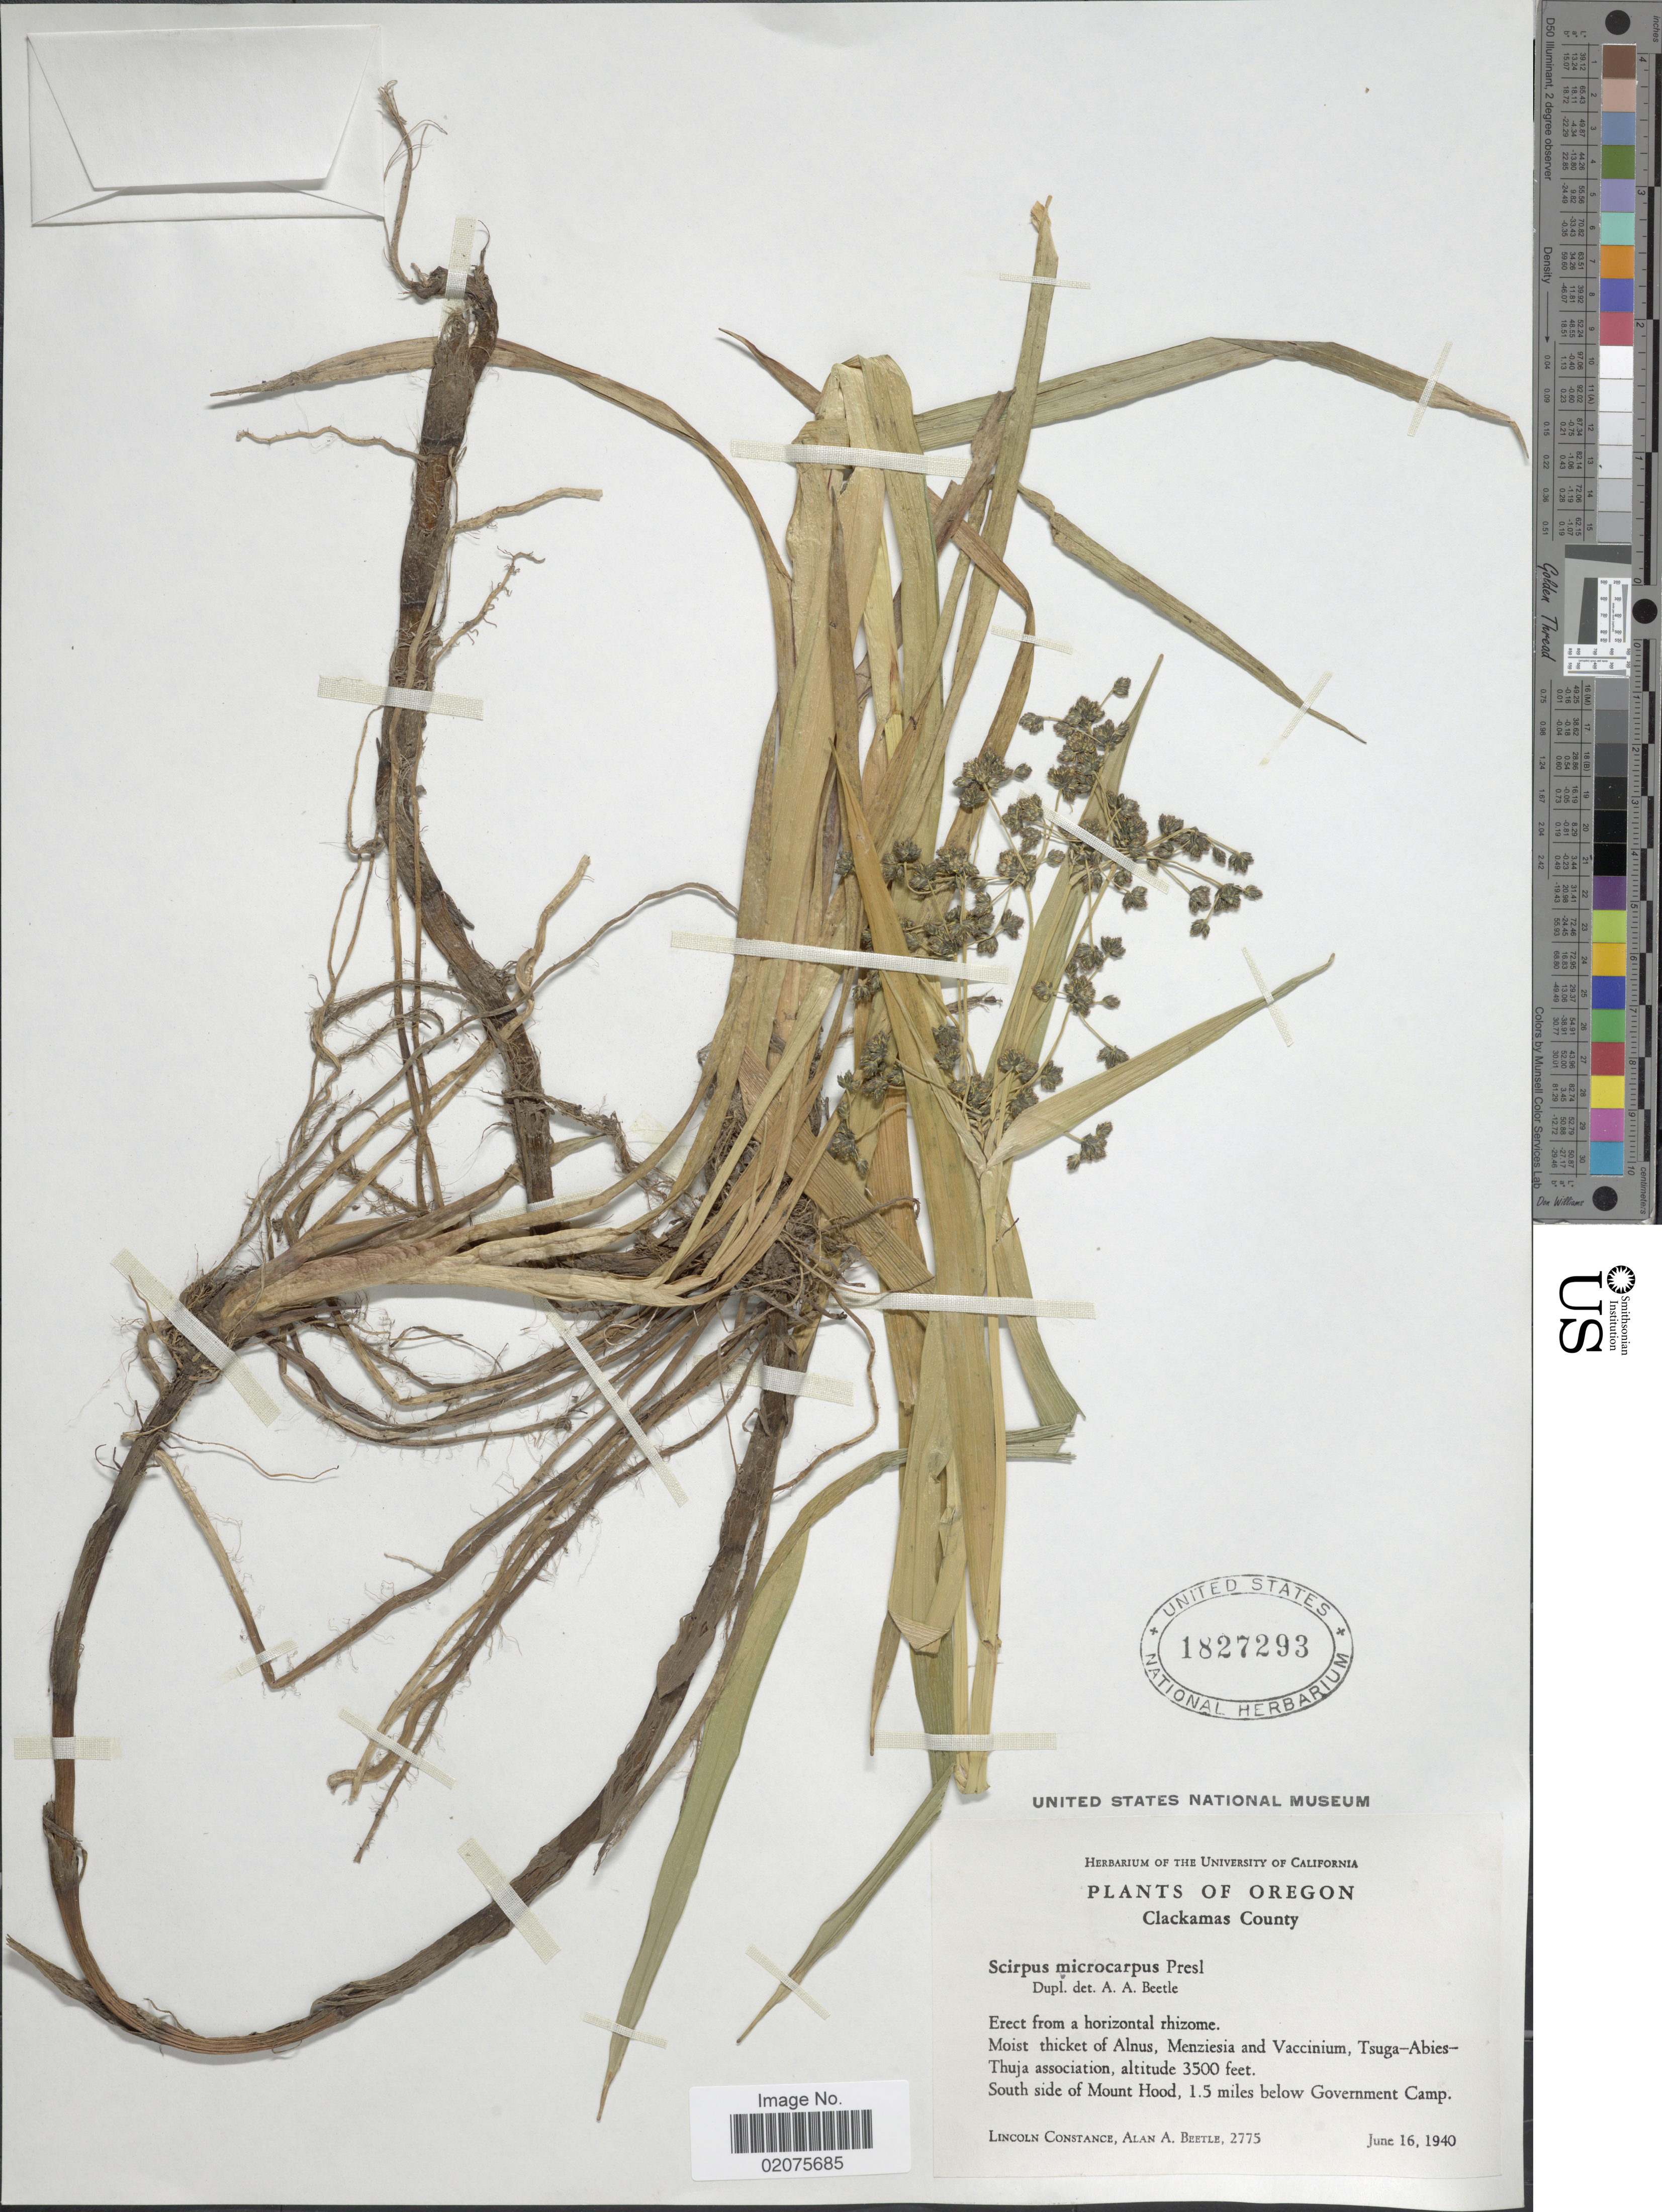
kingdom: Plantae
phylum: Tracheophyta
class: Liliopsida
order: Poales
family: Cyperaceae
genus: Scirpus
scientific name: Scirpus microcarpus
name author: J. Presl & C. Presl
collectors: L. Constance & A. A. Beetle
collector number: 2775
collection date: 1940-06-16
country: United States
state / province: Oregon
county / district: Clackamas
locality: Clackamas County. South side of Mount Hood, 1.5 miles below Government Camp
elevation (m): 1067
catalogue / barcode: US 1827293